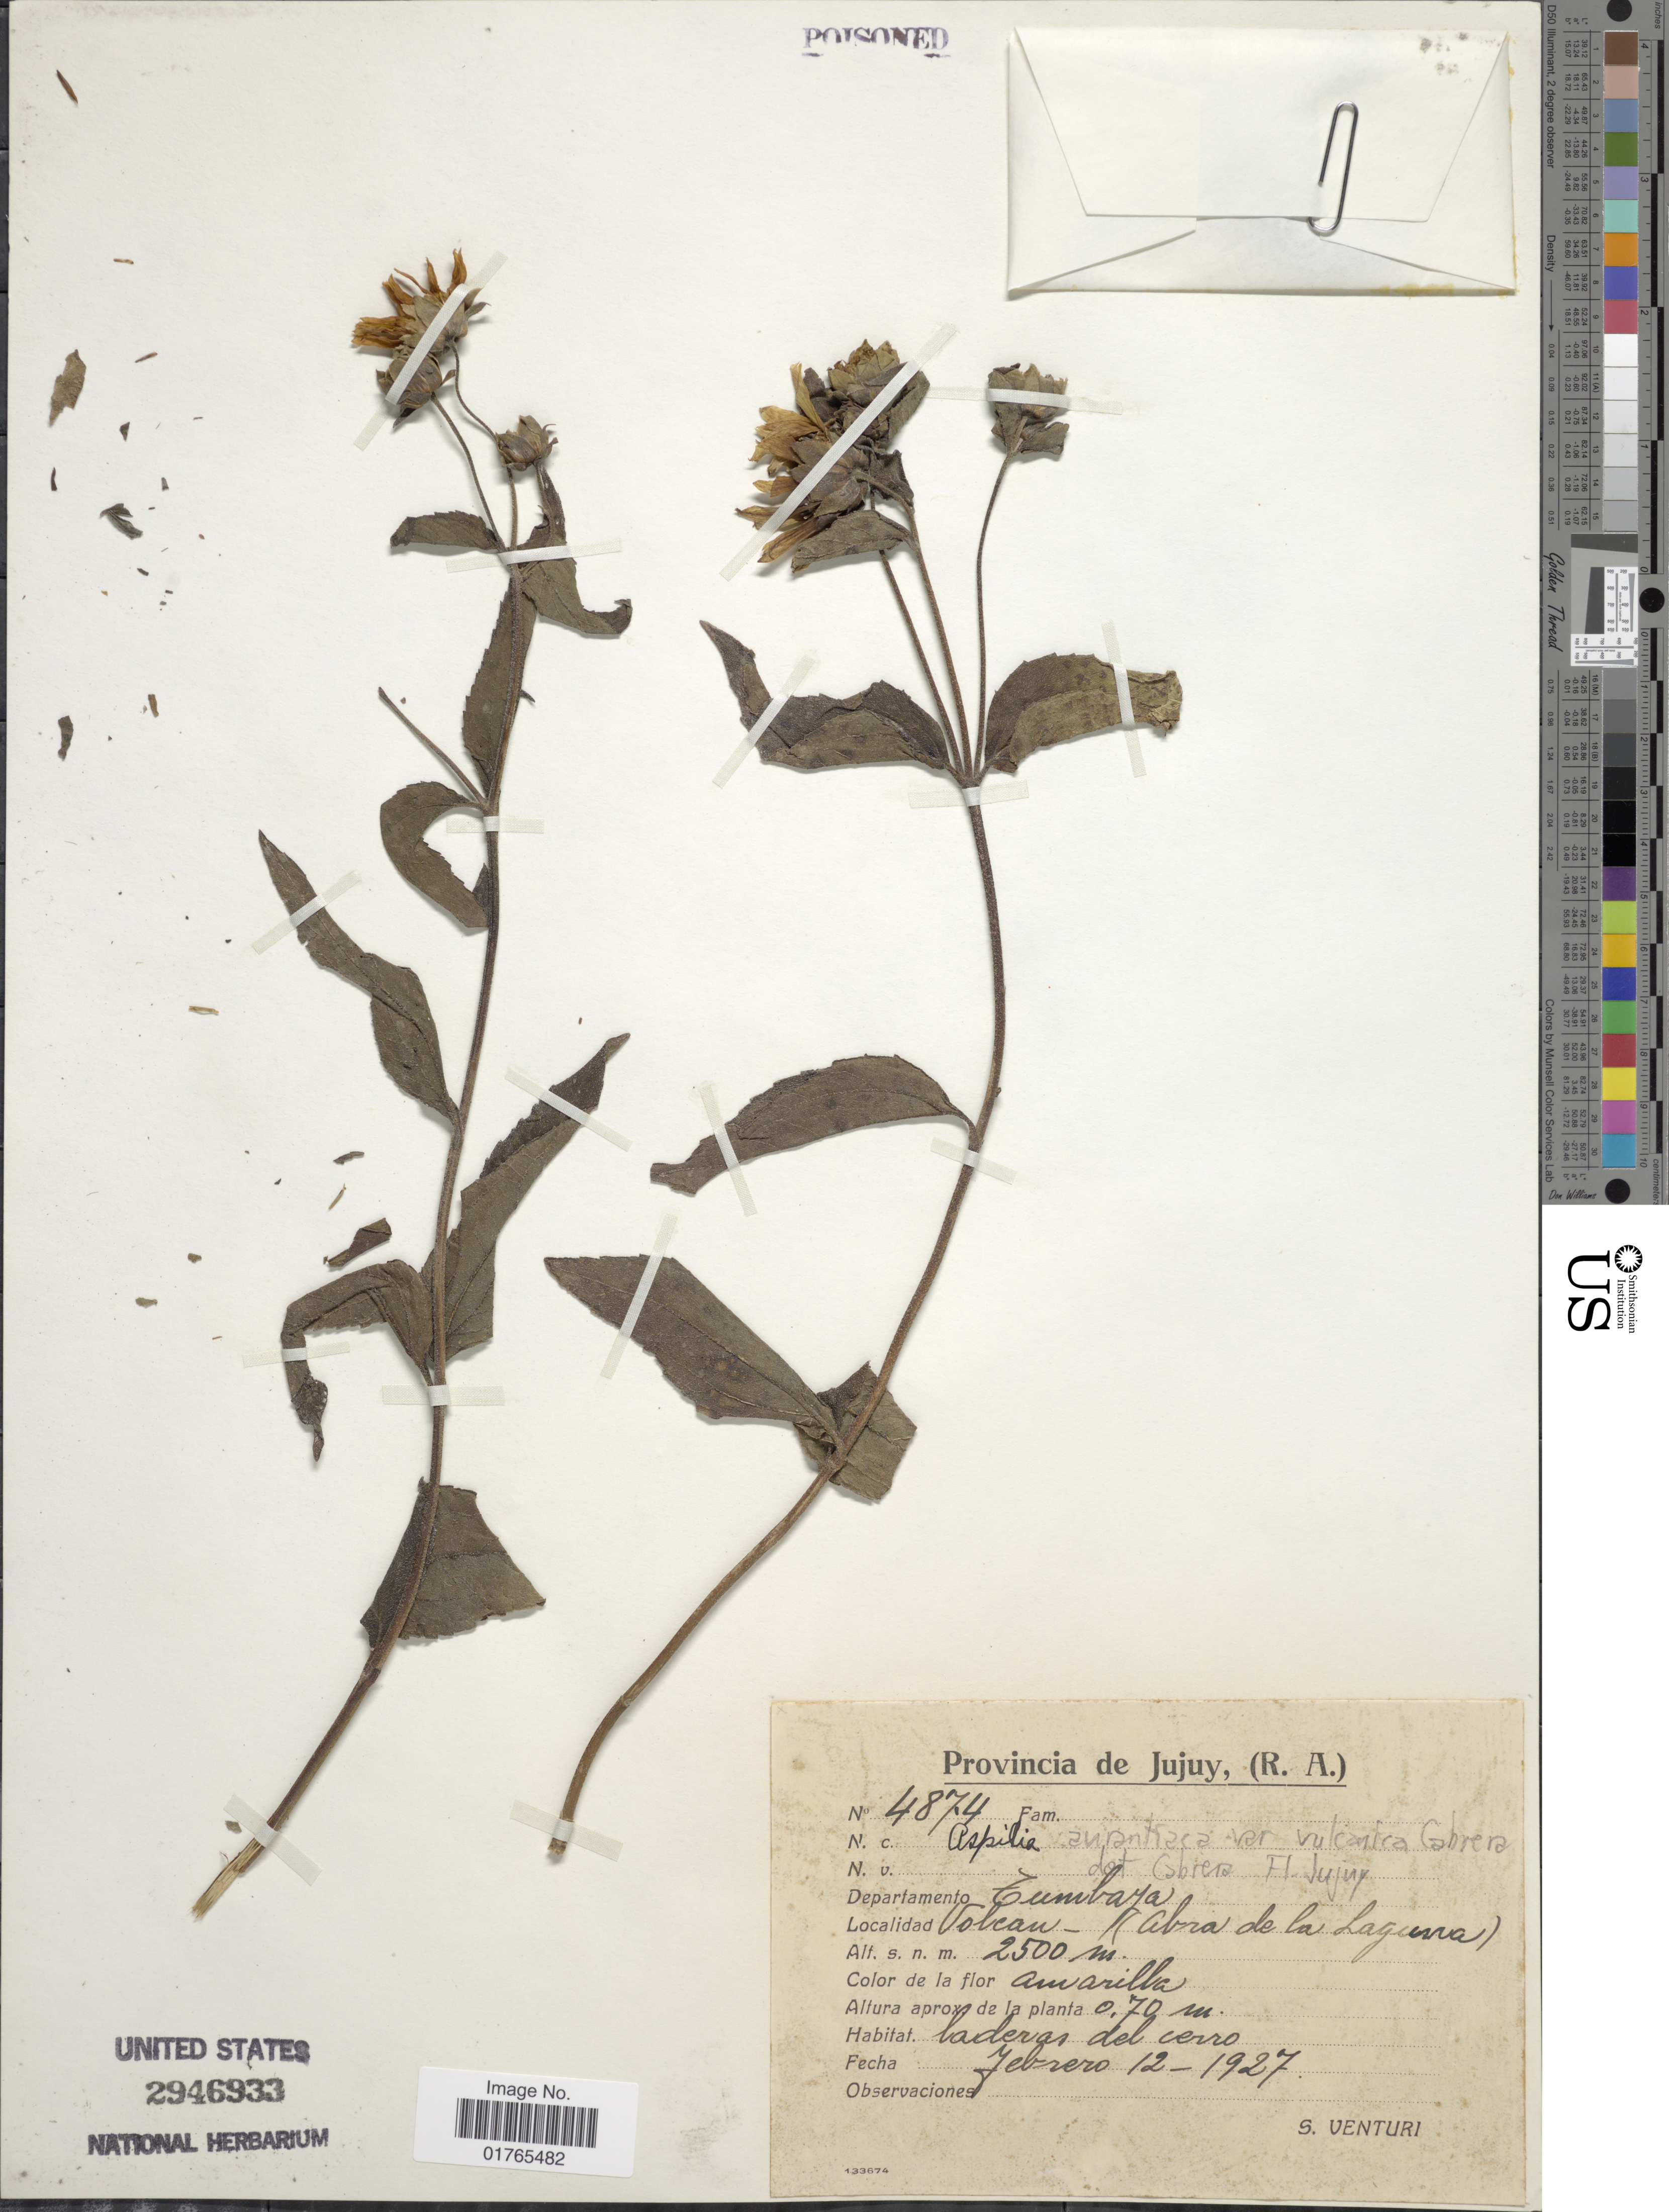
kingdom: Plantae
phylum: Tracheophyta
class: Magnoliopsida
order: Asterales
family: Asteraceae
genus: Aspilia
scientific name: Aspilia aurantiaca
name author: Griseb.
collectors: S. Venturi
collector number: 4874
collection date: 1927-02-12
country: Argentina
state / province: Jujuy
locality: Jujuy, (R. A.), departamento Zumbaya, Volcan, (abra de la Laguna), laderas del cerro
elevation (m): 2500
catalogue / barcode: US 2946933